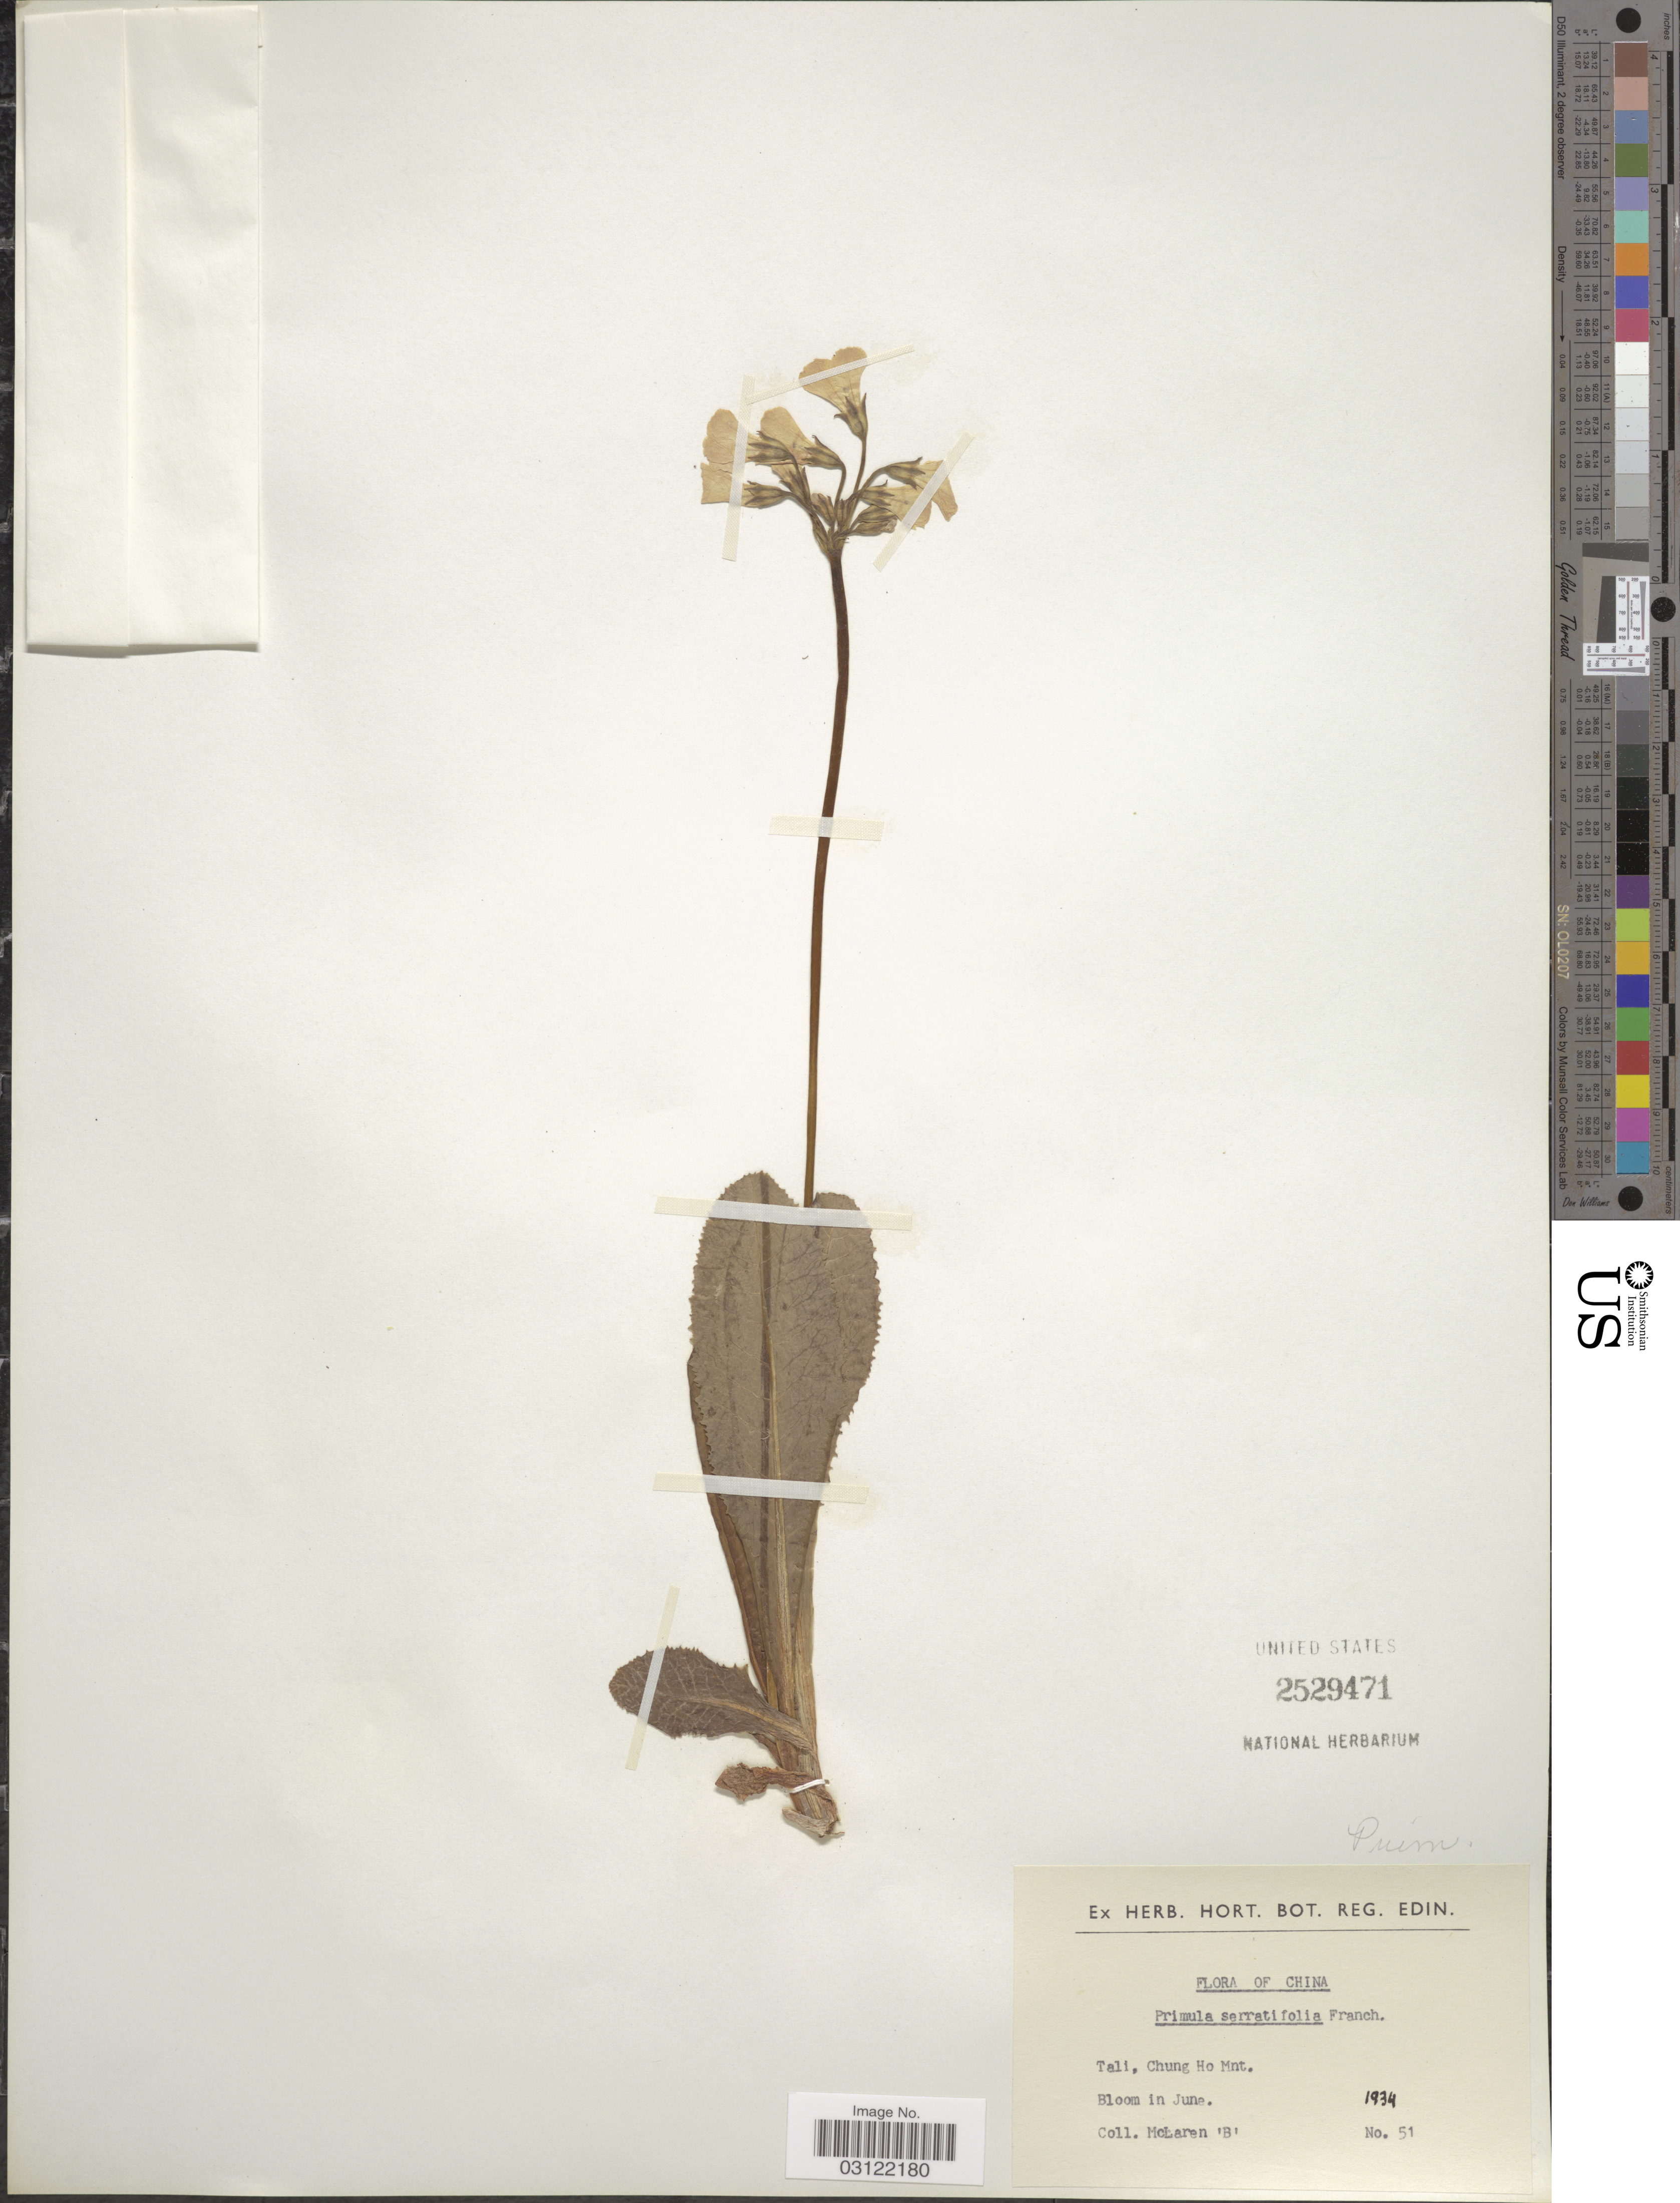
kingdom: Plantae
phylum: Tracheophyta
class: Magnoliopsida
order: Ericales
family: Primulaceae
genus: Primula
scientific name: Primula serratifolia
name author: Franch.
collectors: McLaren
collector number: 51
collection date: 1934-06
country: China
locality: Tali, Chung Ho Mnt.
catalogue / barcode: US 2529471